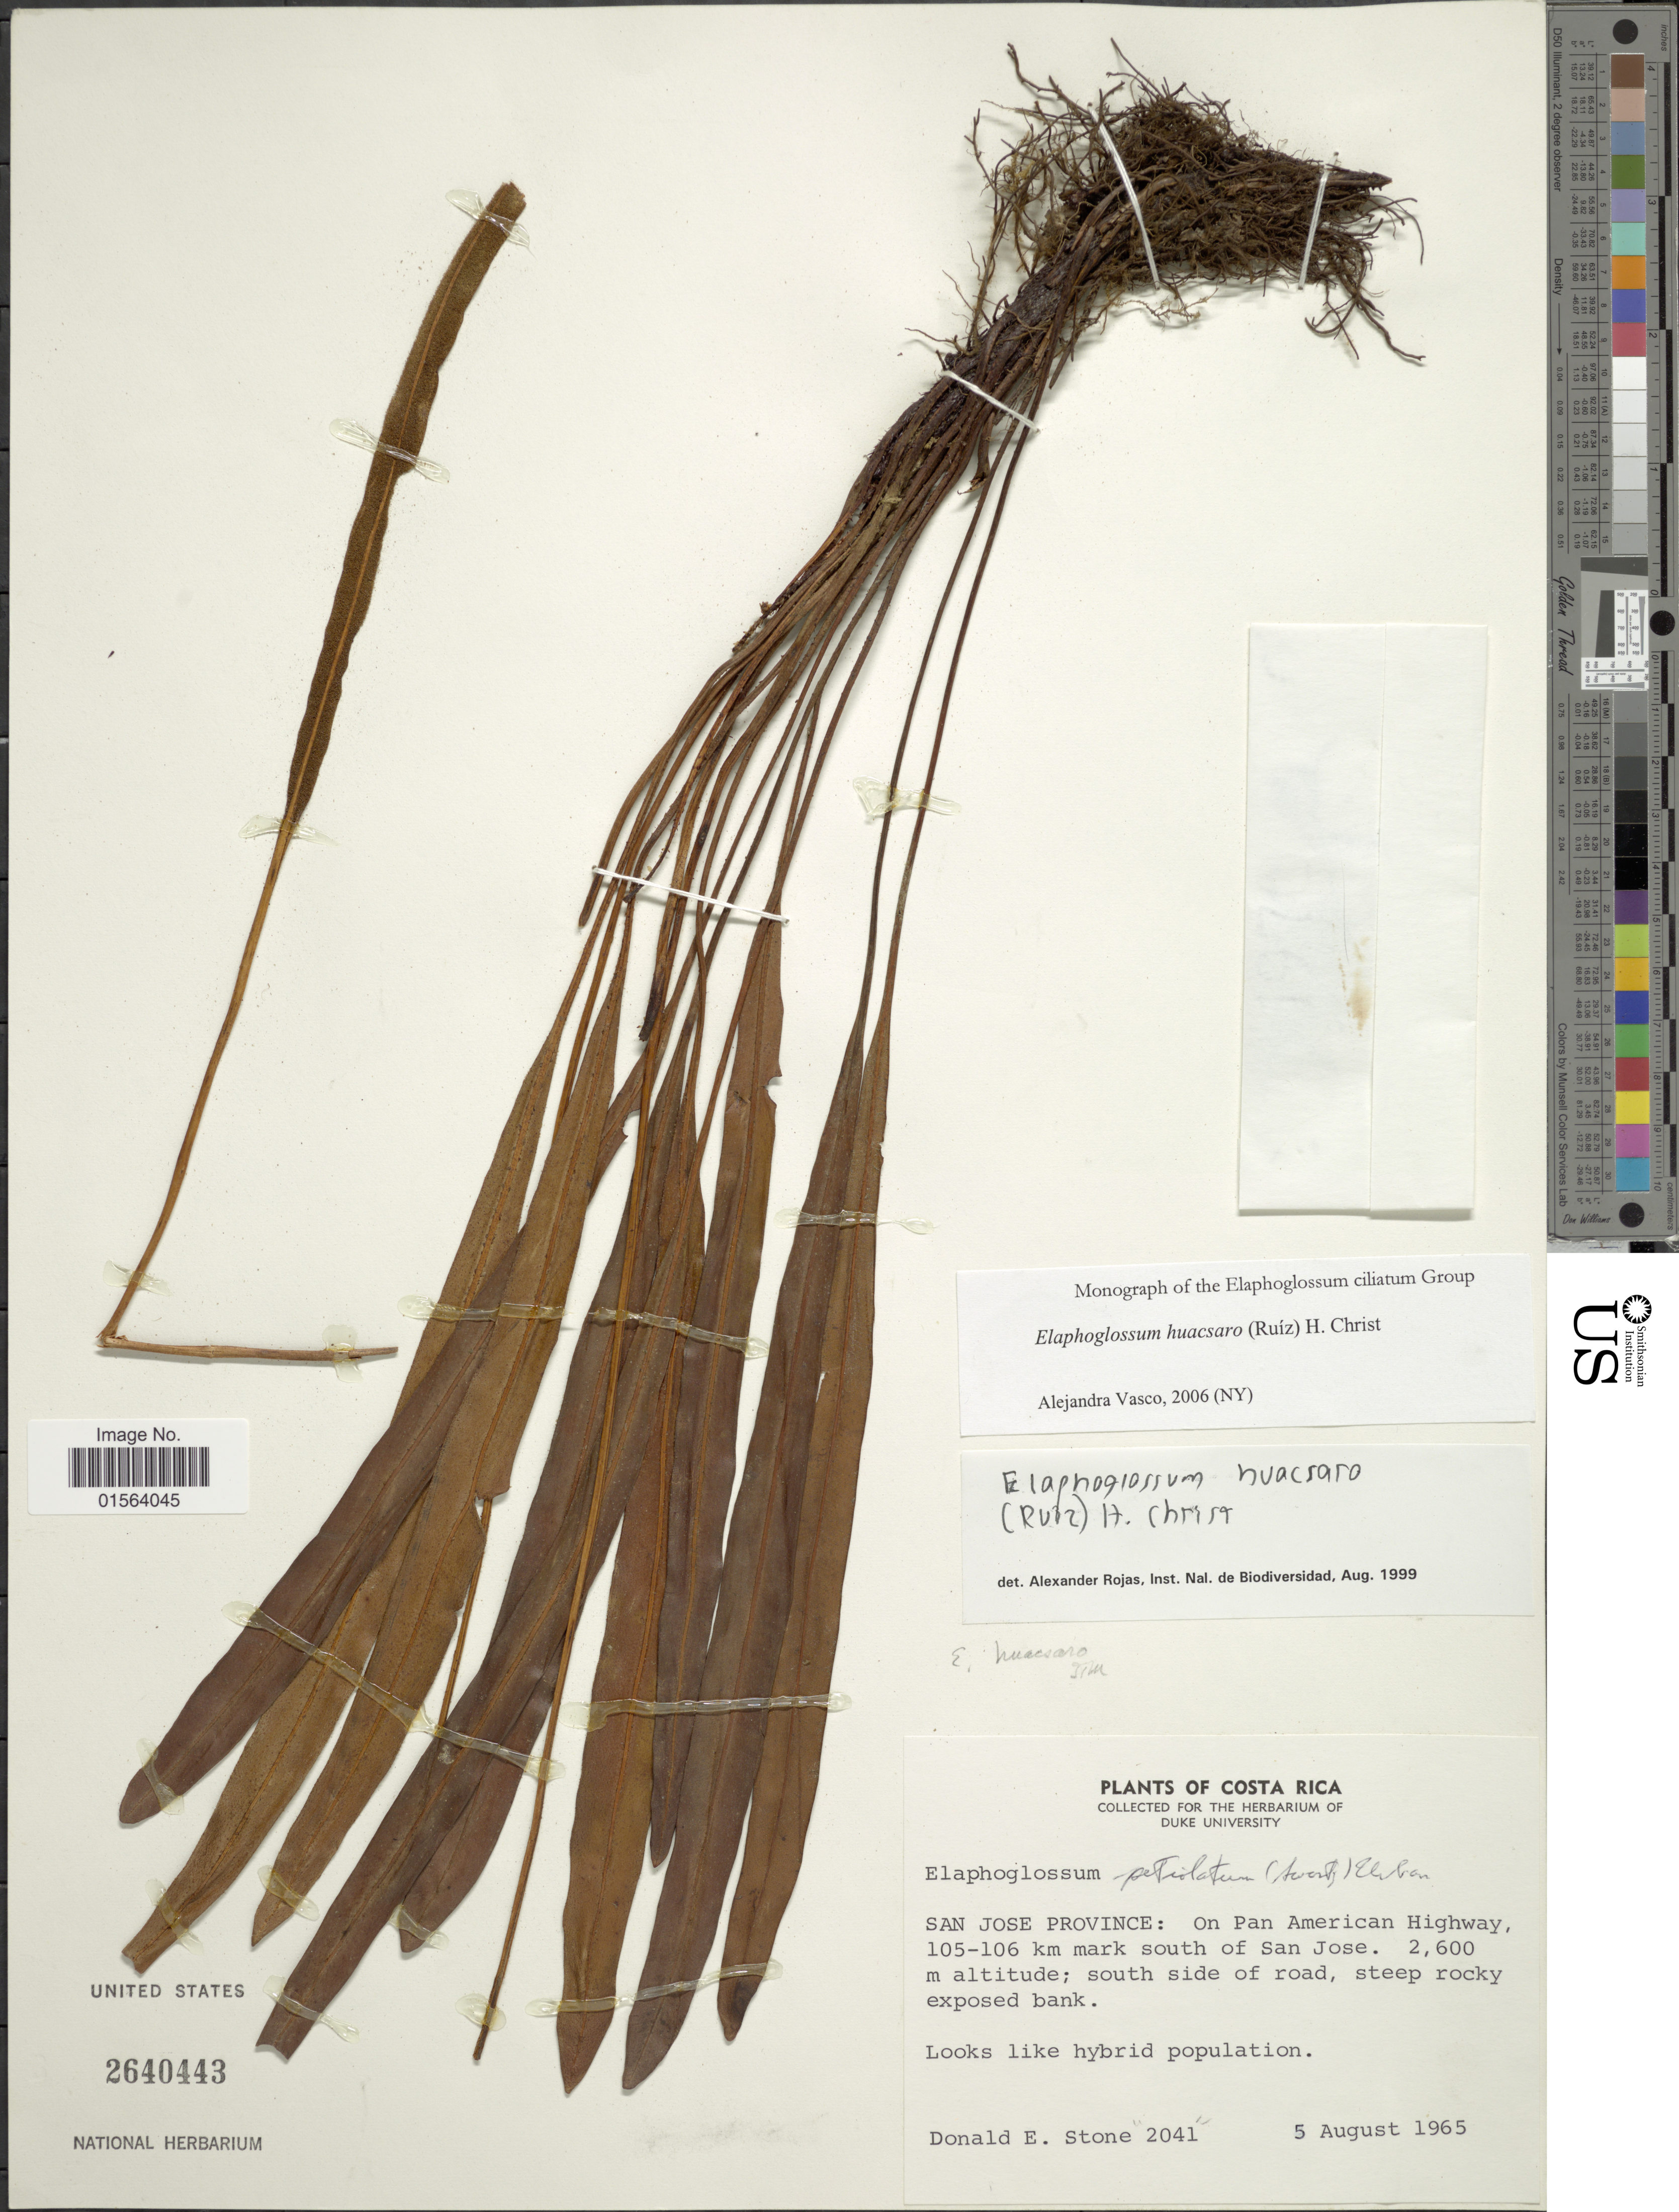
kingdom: Plantae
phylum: Tracheophyta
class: Polypodiopsida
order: Polypodiales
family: Dryopteridaceae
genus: Elaphoglossum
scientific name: Elaphoglossum huacsaro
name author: (Ruiz) Christ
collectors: D. E. Stone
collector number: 2041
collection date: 1965-08-05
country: Costa Rica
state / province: San José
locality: San Jose Province: on Pan American Highway, 105-106 km mark south of San Jose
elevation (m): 2600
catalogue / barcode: US 2640443